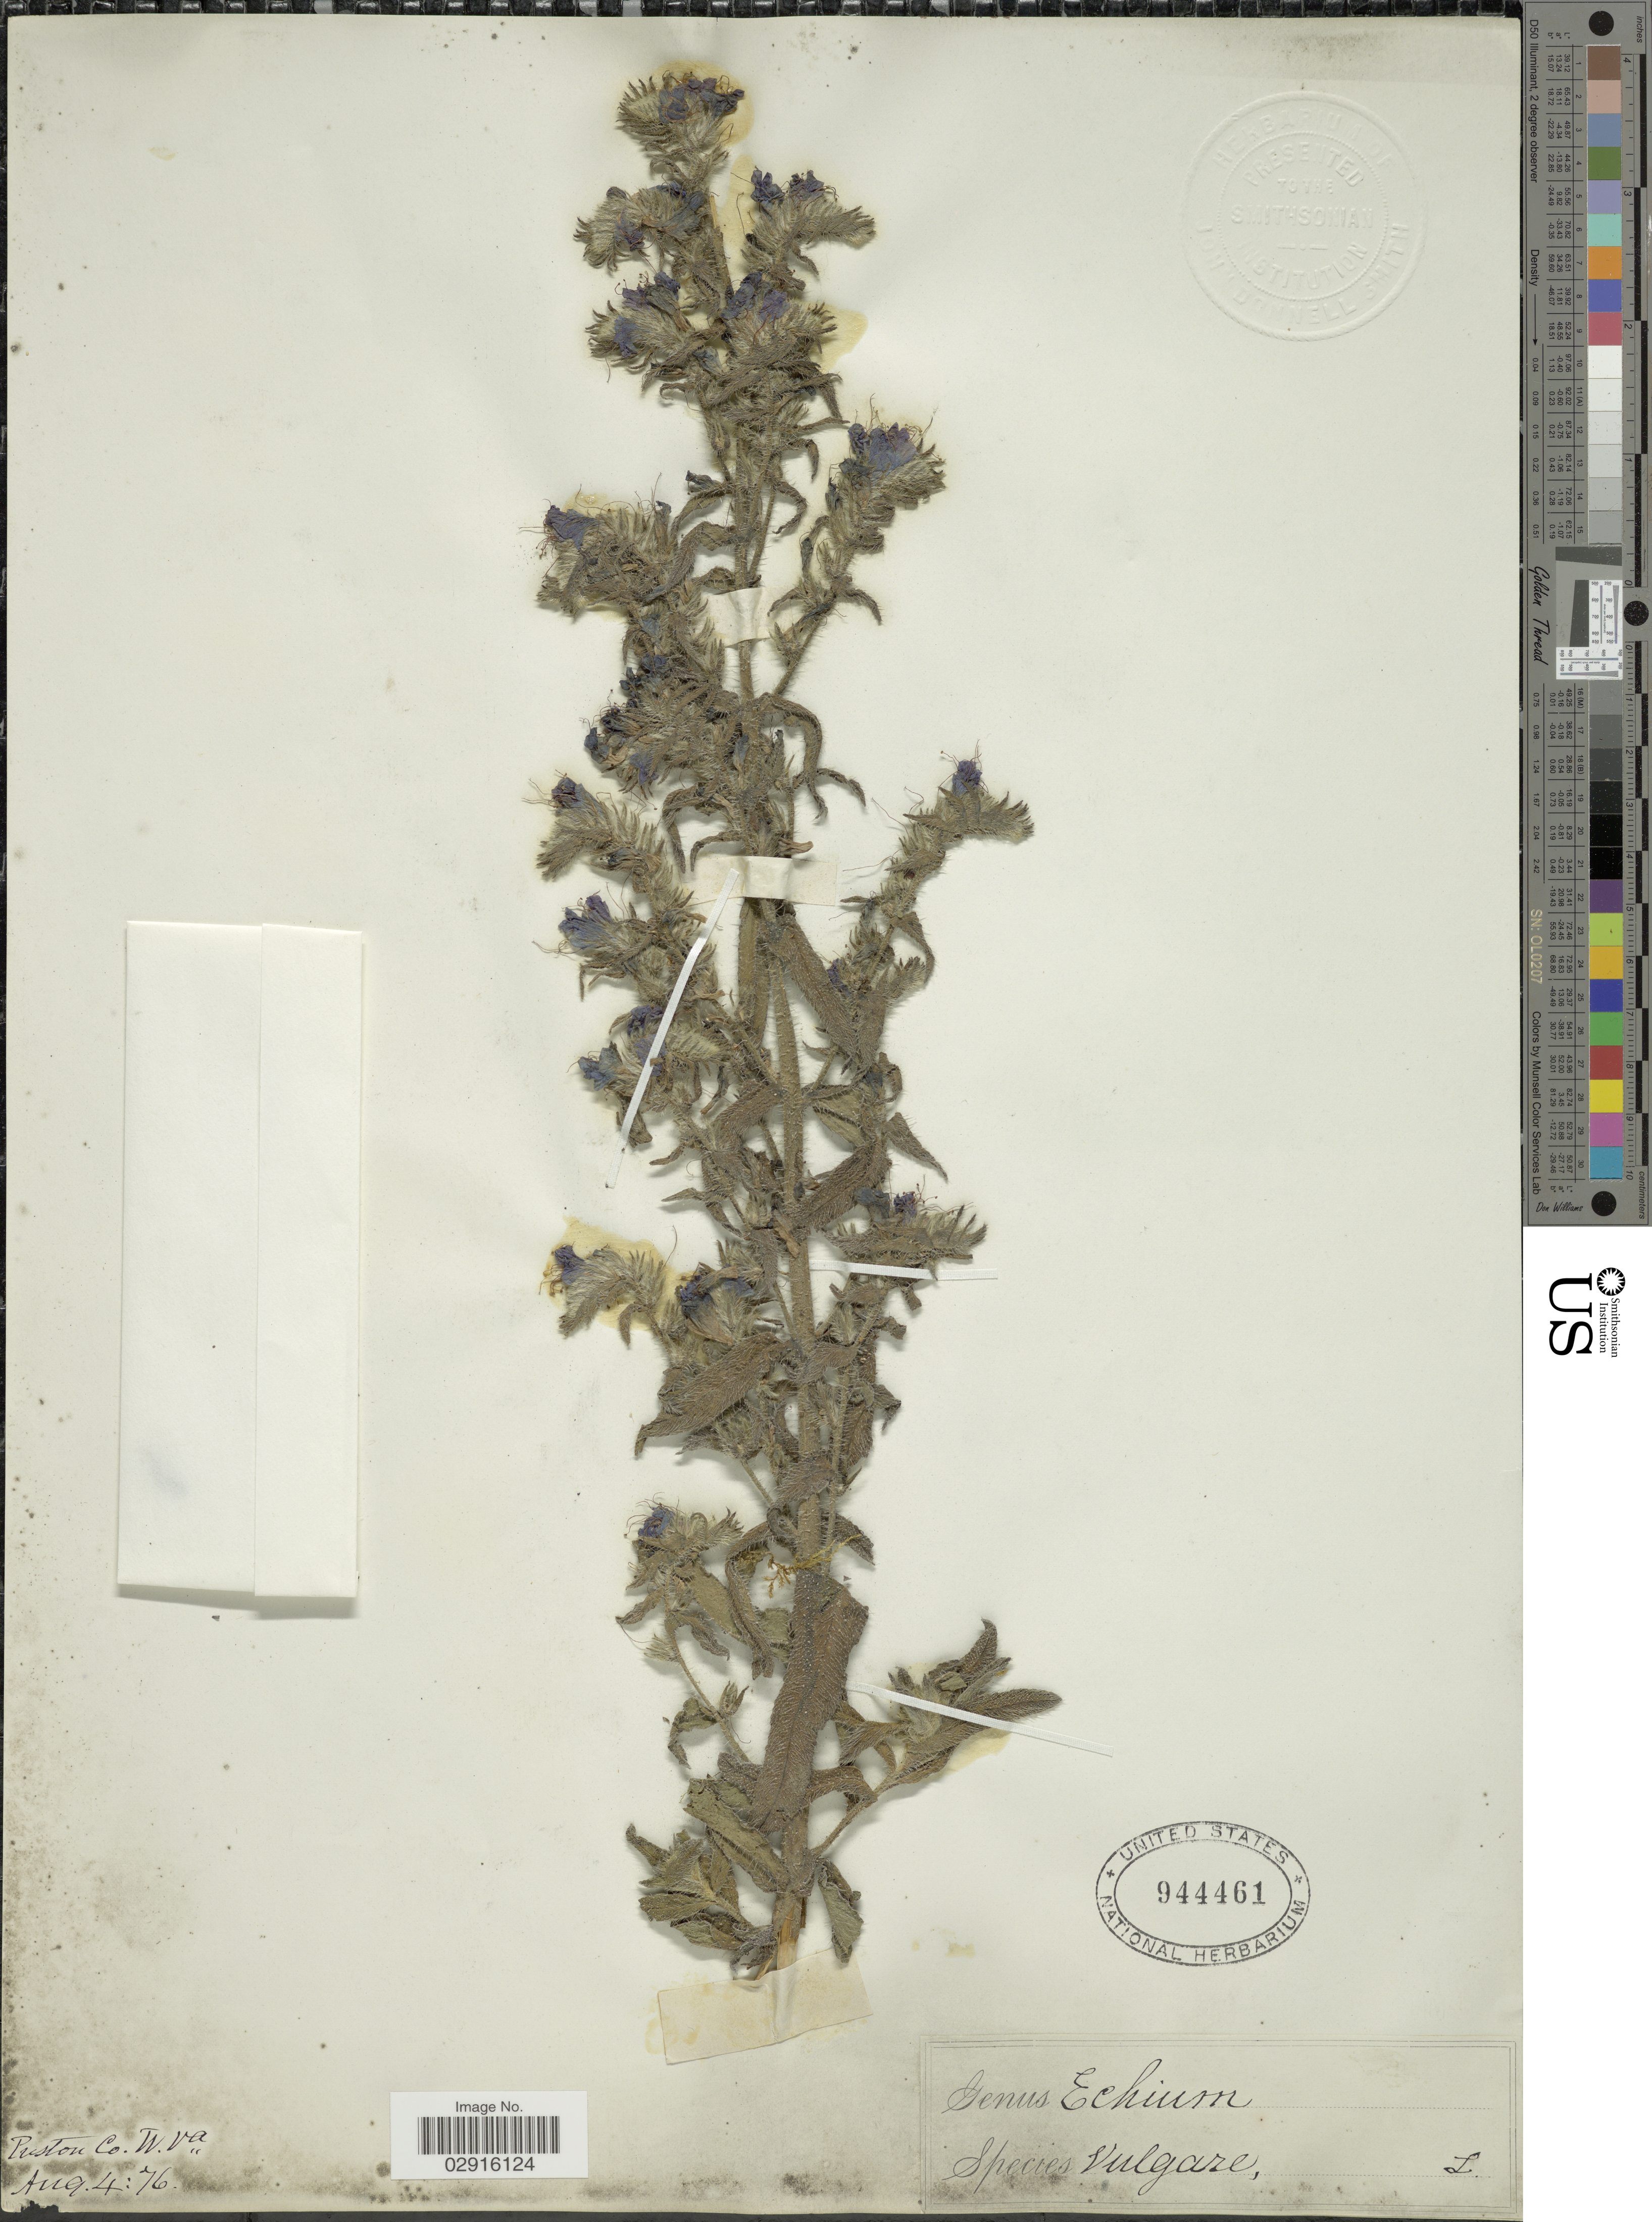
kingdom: Plantae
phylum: Tracheophyta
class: Magnoliopsida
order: Boraginales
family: Boraginaceae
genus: Echium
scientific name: Echium vulgare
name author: L.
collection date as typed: Transcribed d/m/y: 4/8/76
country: United States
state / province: West Virginia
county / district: Preston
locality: Preston Co. W.Va.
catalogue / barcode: US 944461